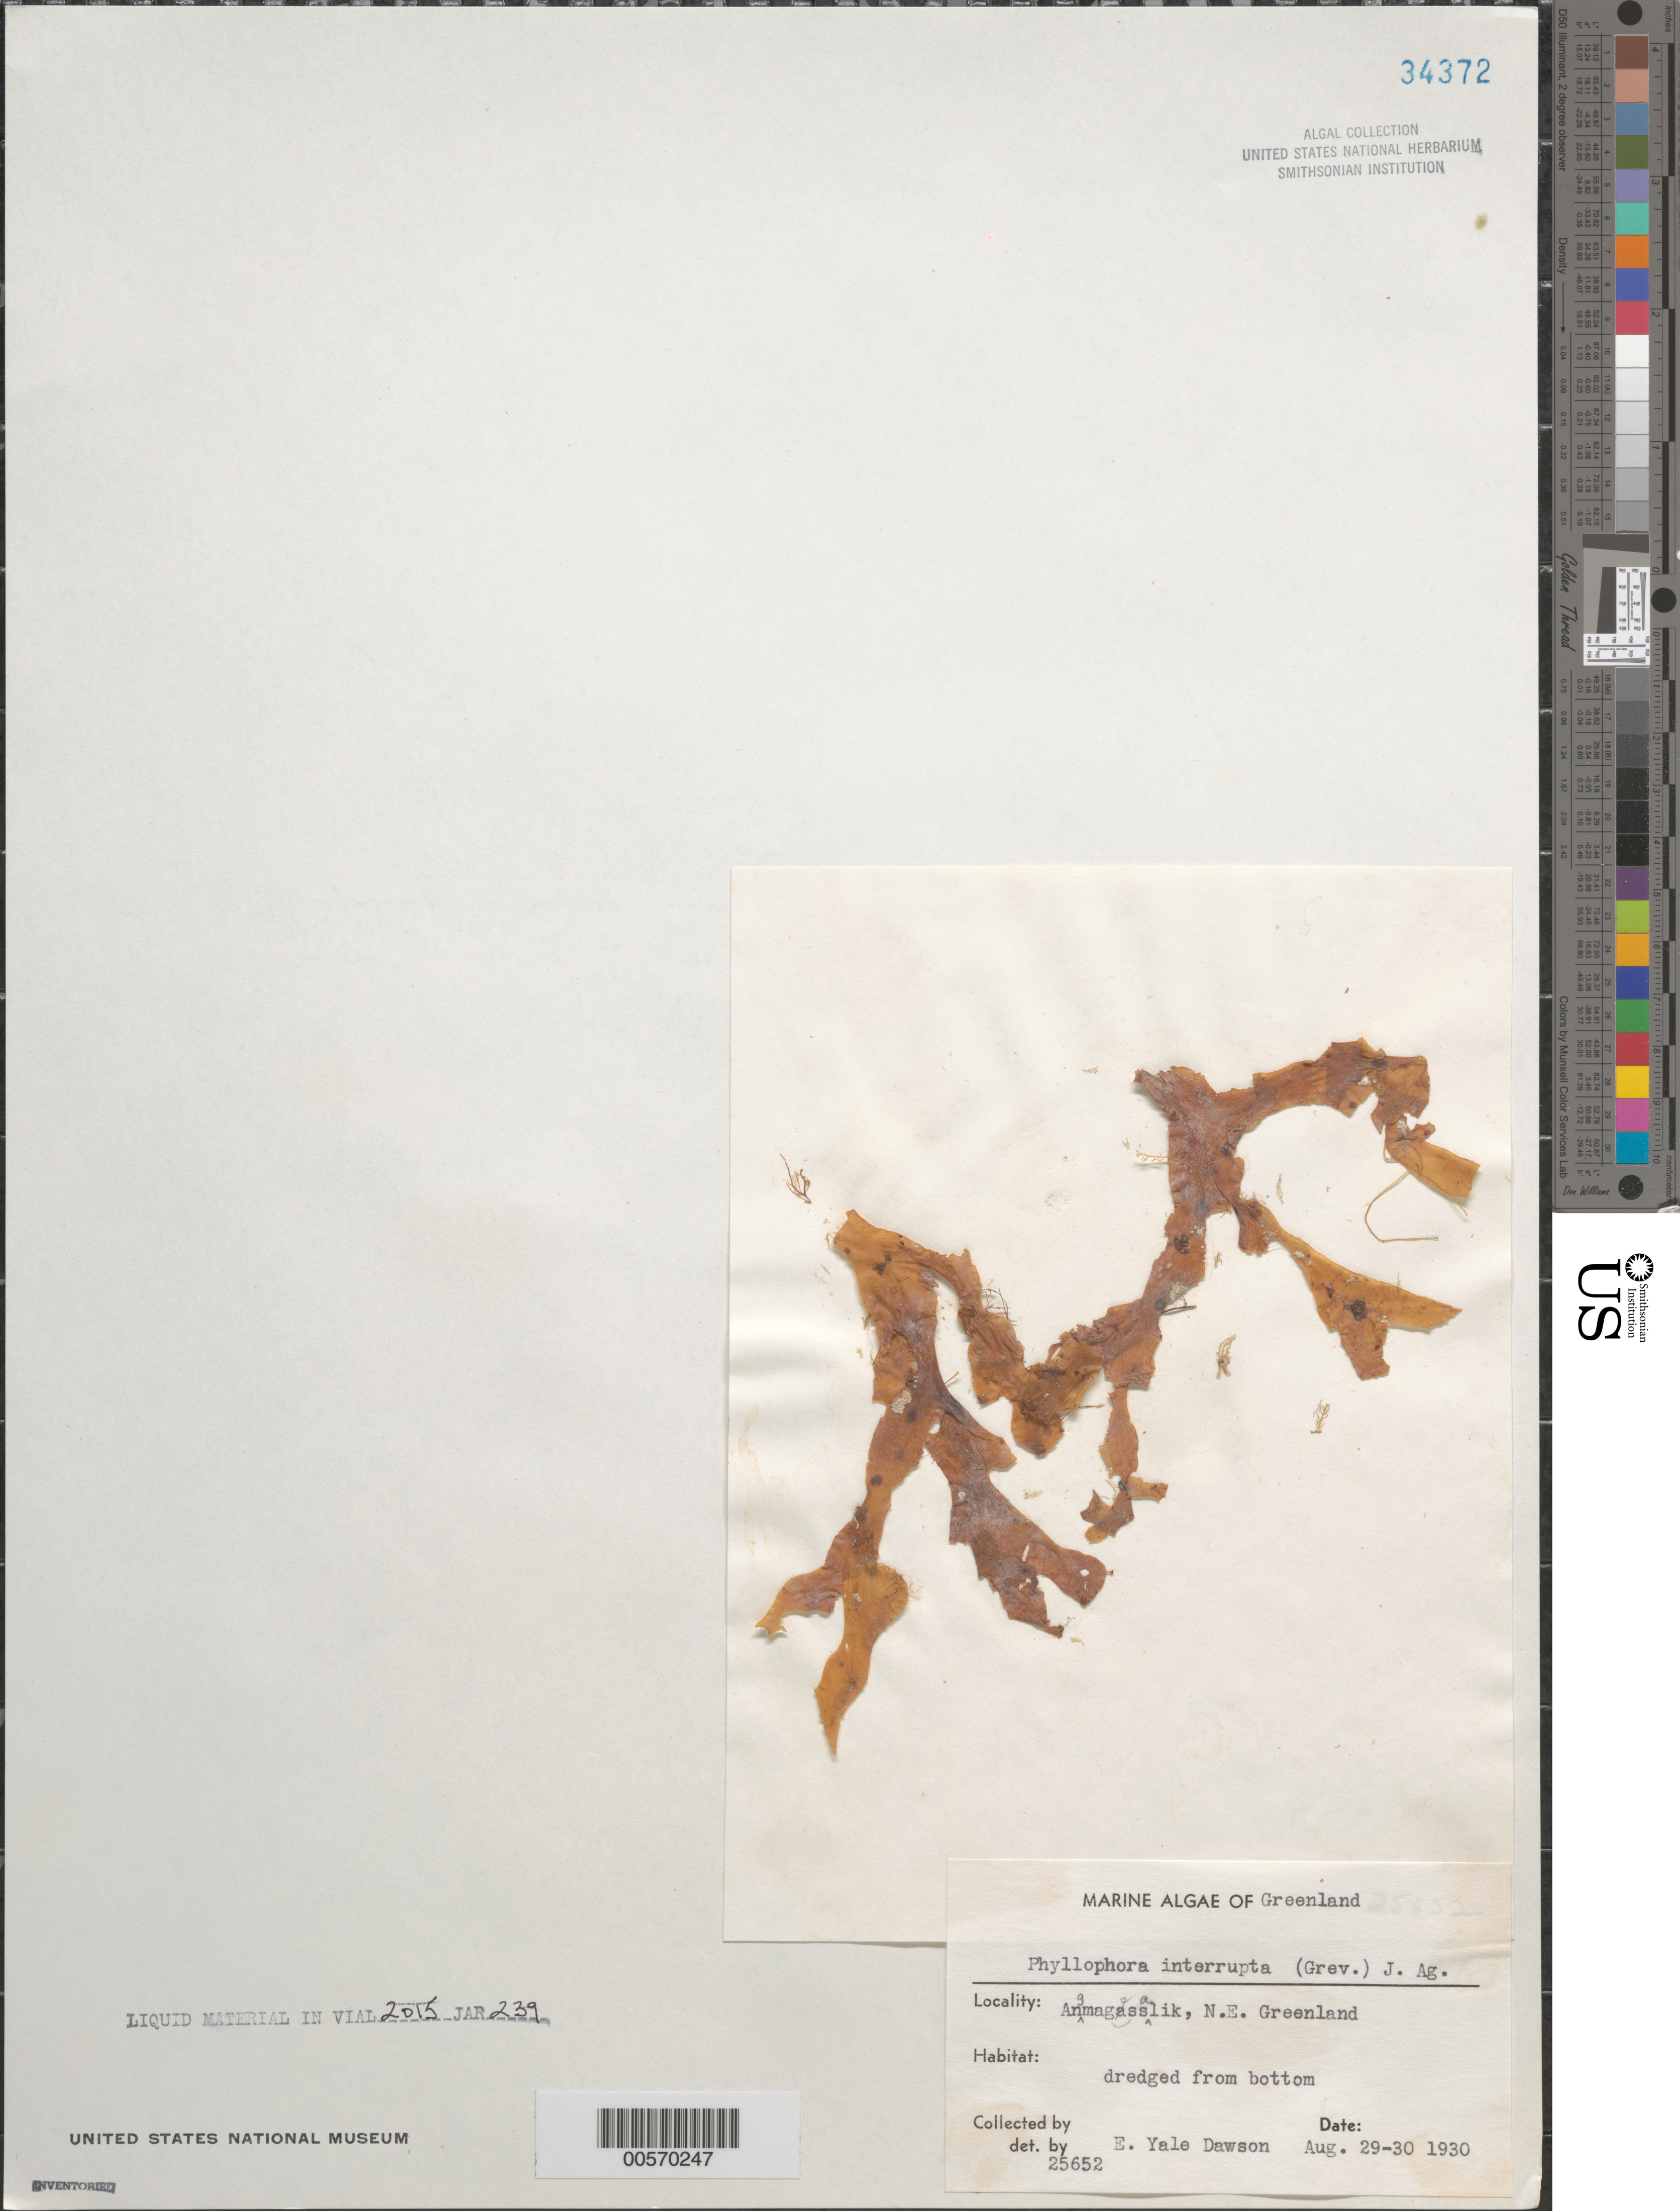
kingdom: Plantae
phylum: Rhodophyta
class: Florideophyceae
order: Gigartinales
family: Phyllophoraceae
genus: Coccotylus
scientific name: Coccotylus truncatus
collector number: EYD 25652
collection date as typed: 29 Aug 1930 TO 30 Aug 1930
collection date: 1930-08-29/1930-08-30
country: Greenland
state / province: Ostgronland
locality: Angmagssalik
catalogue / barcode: US 34372